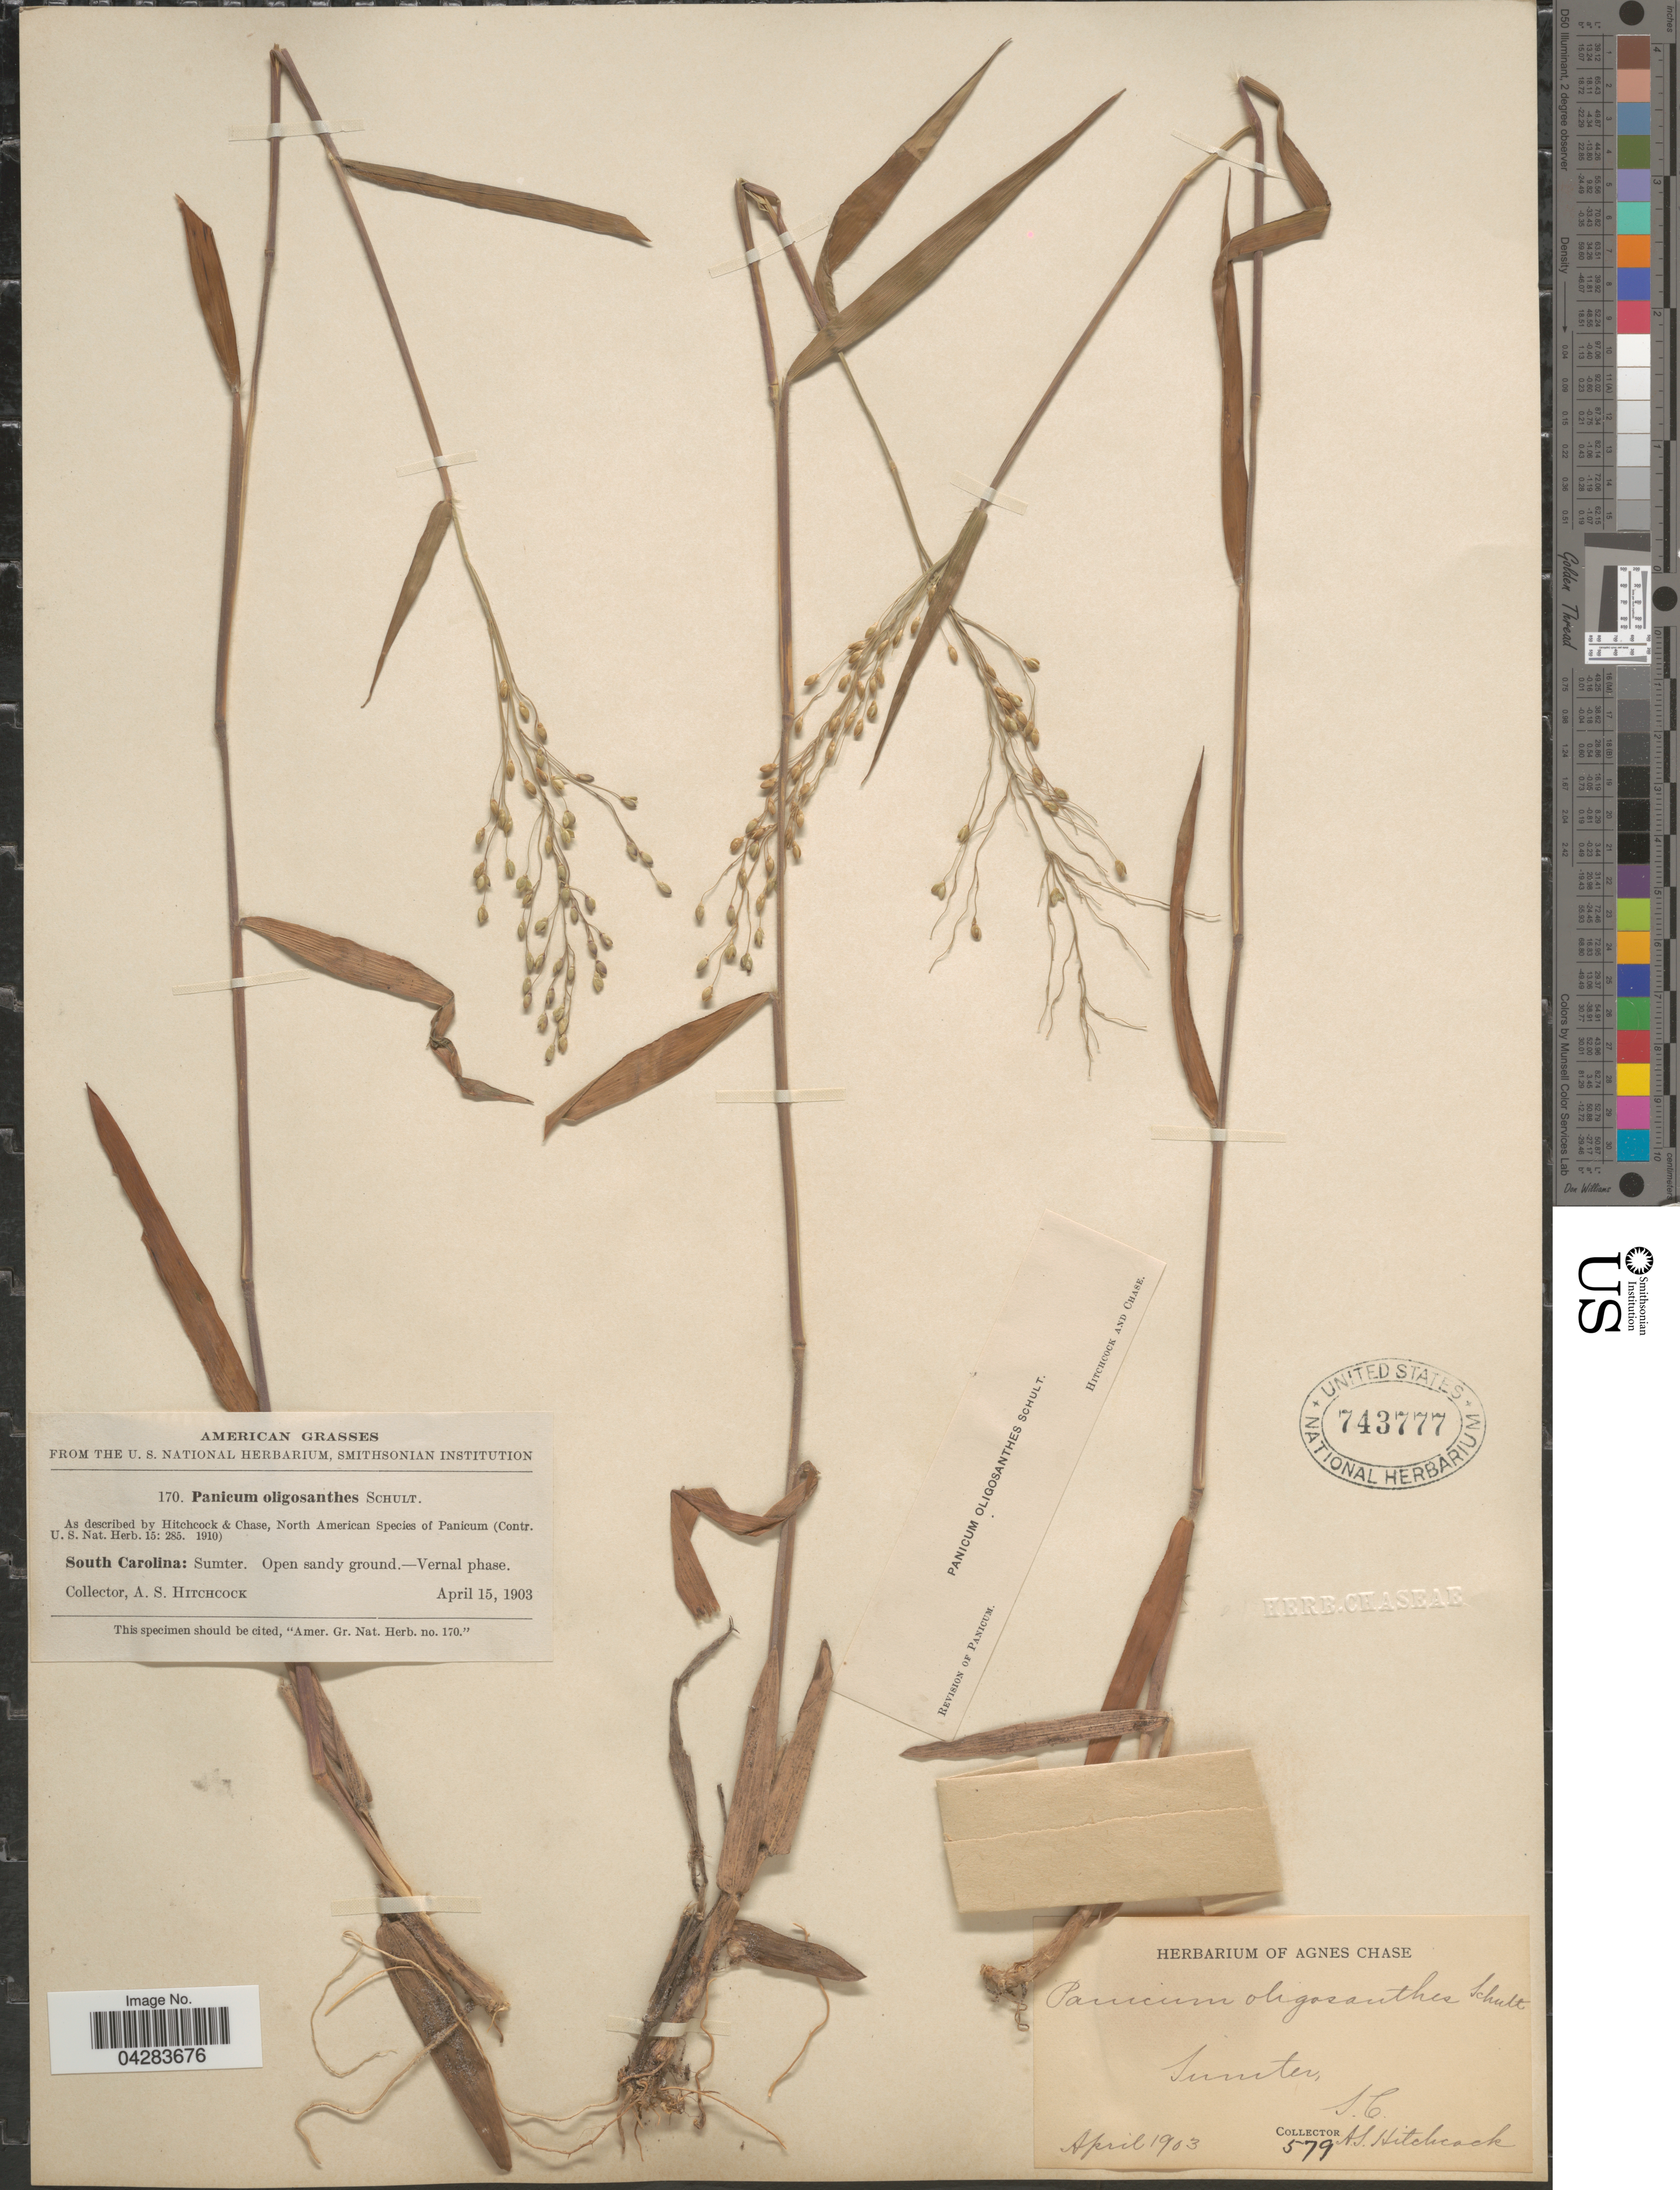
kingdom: Plantae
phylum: Tracheophyta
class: Liliopsida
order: Poales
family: Poaceae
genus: Dichanthelium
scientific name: Dichanthelium oligosanthes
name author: (Schult.) Gould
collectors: A. S. Hitchcock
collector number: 170/579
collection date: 1903-04-15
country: United States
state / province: South Carolina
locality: Sumter.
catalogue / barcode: US 743777